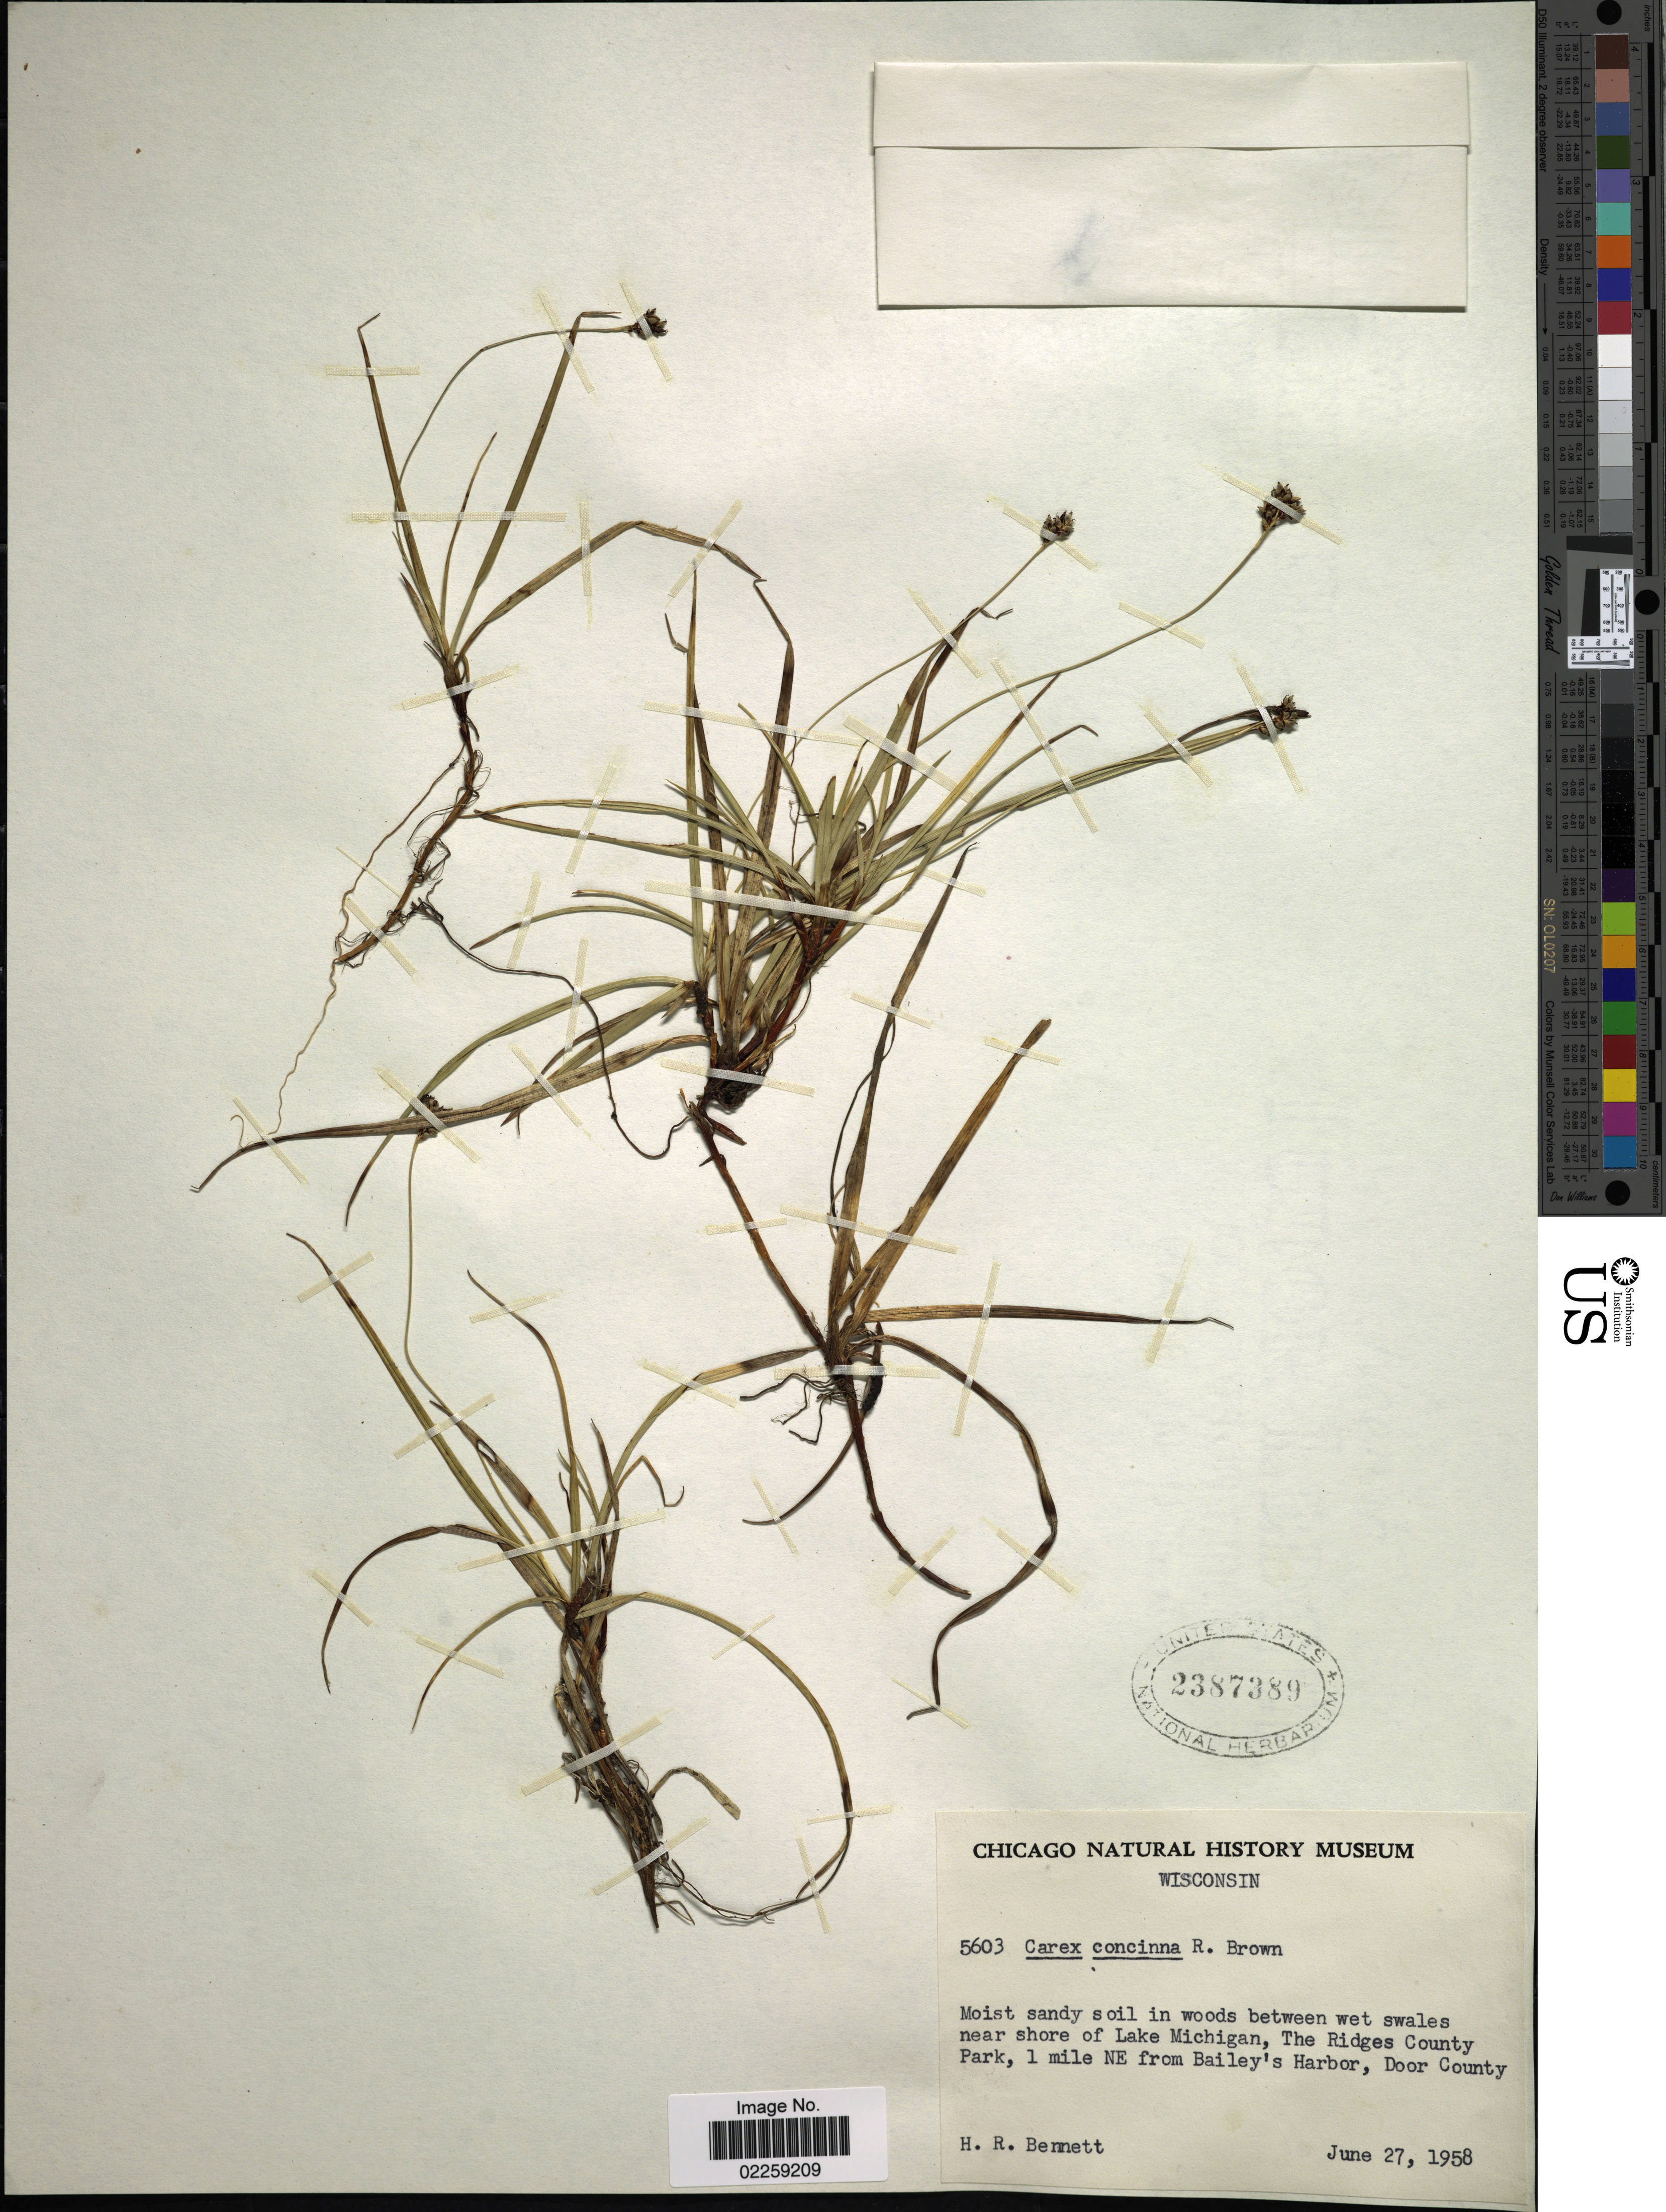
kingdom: Plantae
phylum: Tracheophyta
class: Liliopsida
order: Poales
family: Cyperaceae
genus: Carex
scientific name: Carex concinna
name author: R. Br.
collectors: H. R. Bennett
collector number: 5603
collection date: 1958-06-27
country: United States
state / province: Wisconsin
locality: Moist sandy soil in woods between wet swales near shore of Lake Michigan, The Ridges County Park, 1 mile NE from Bailey's Harbor, Door County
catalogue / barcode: US 2387389